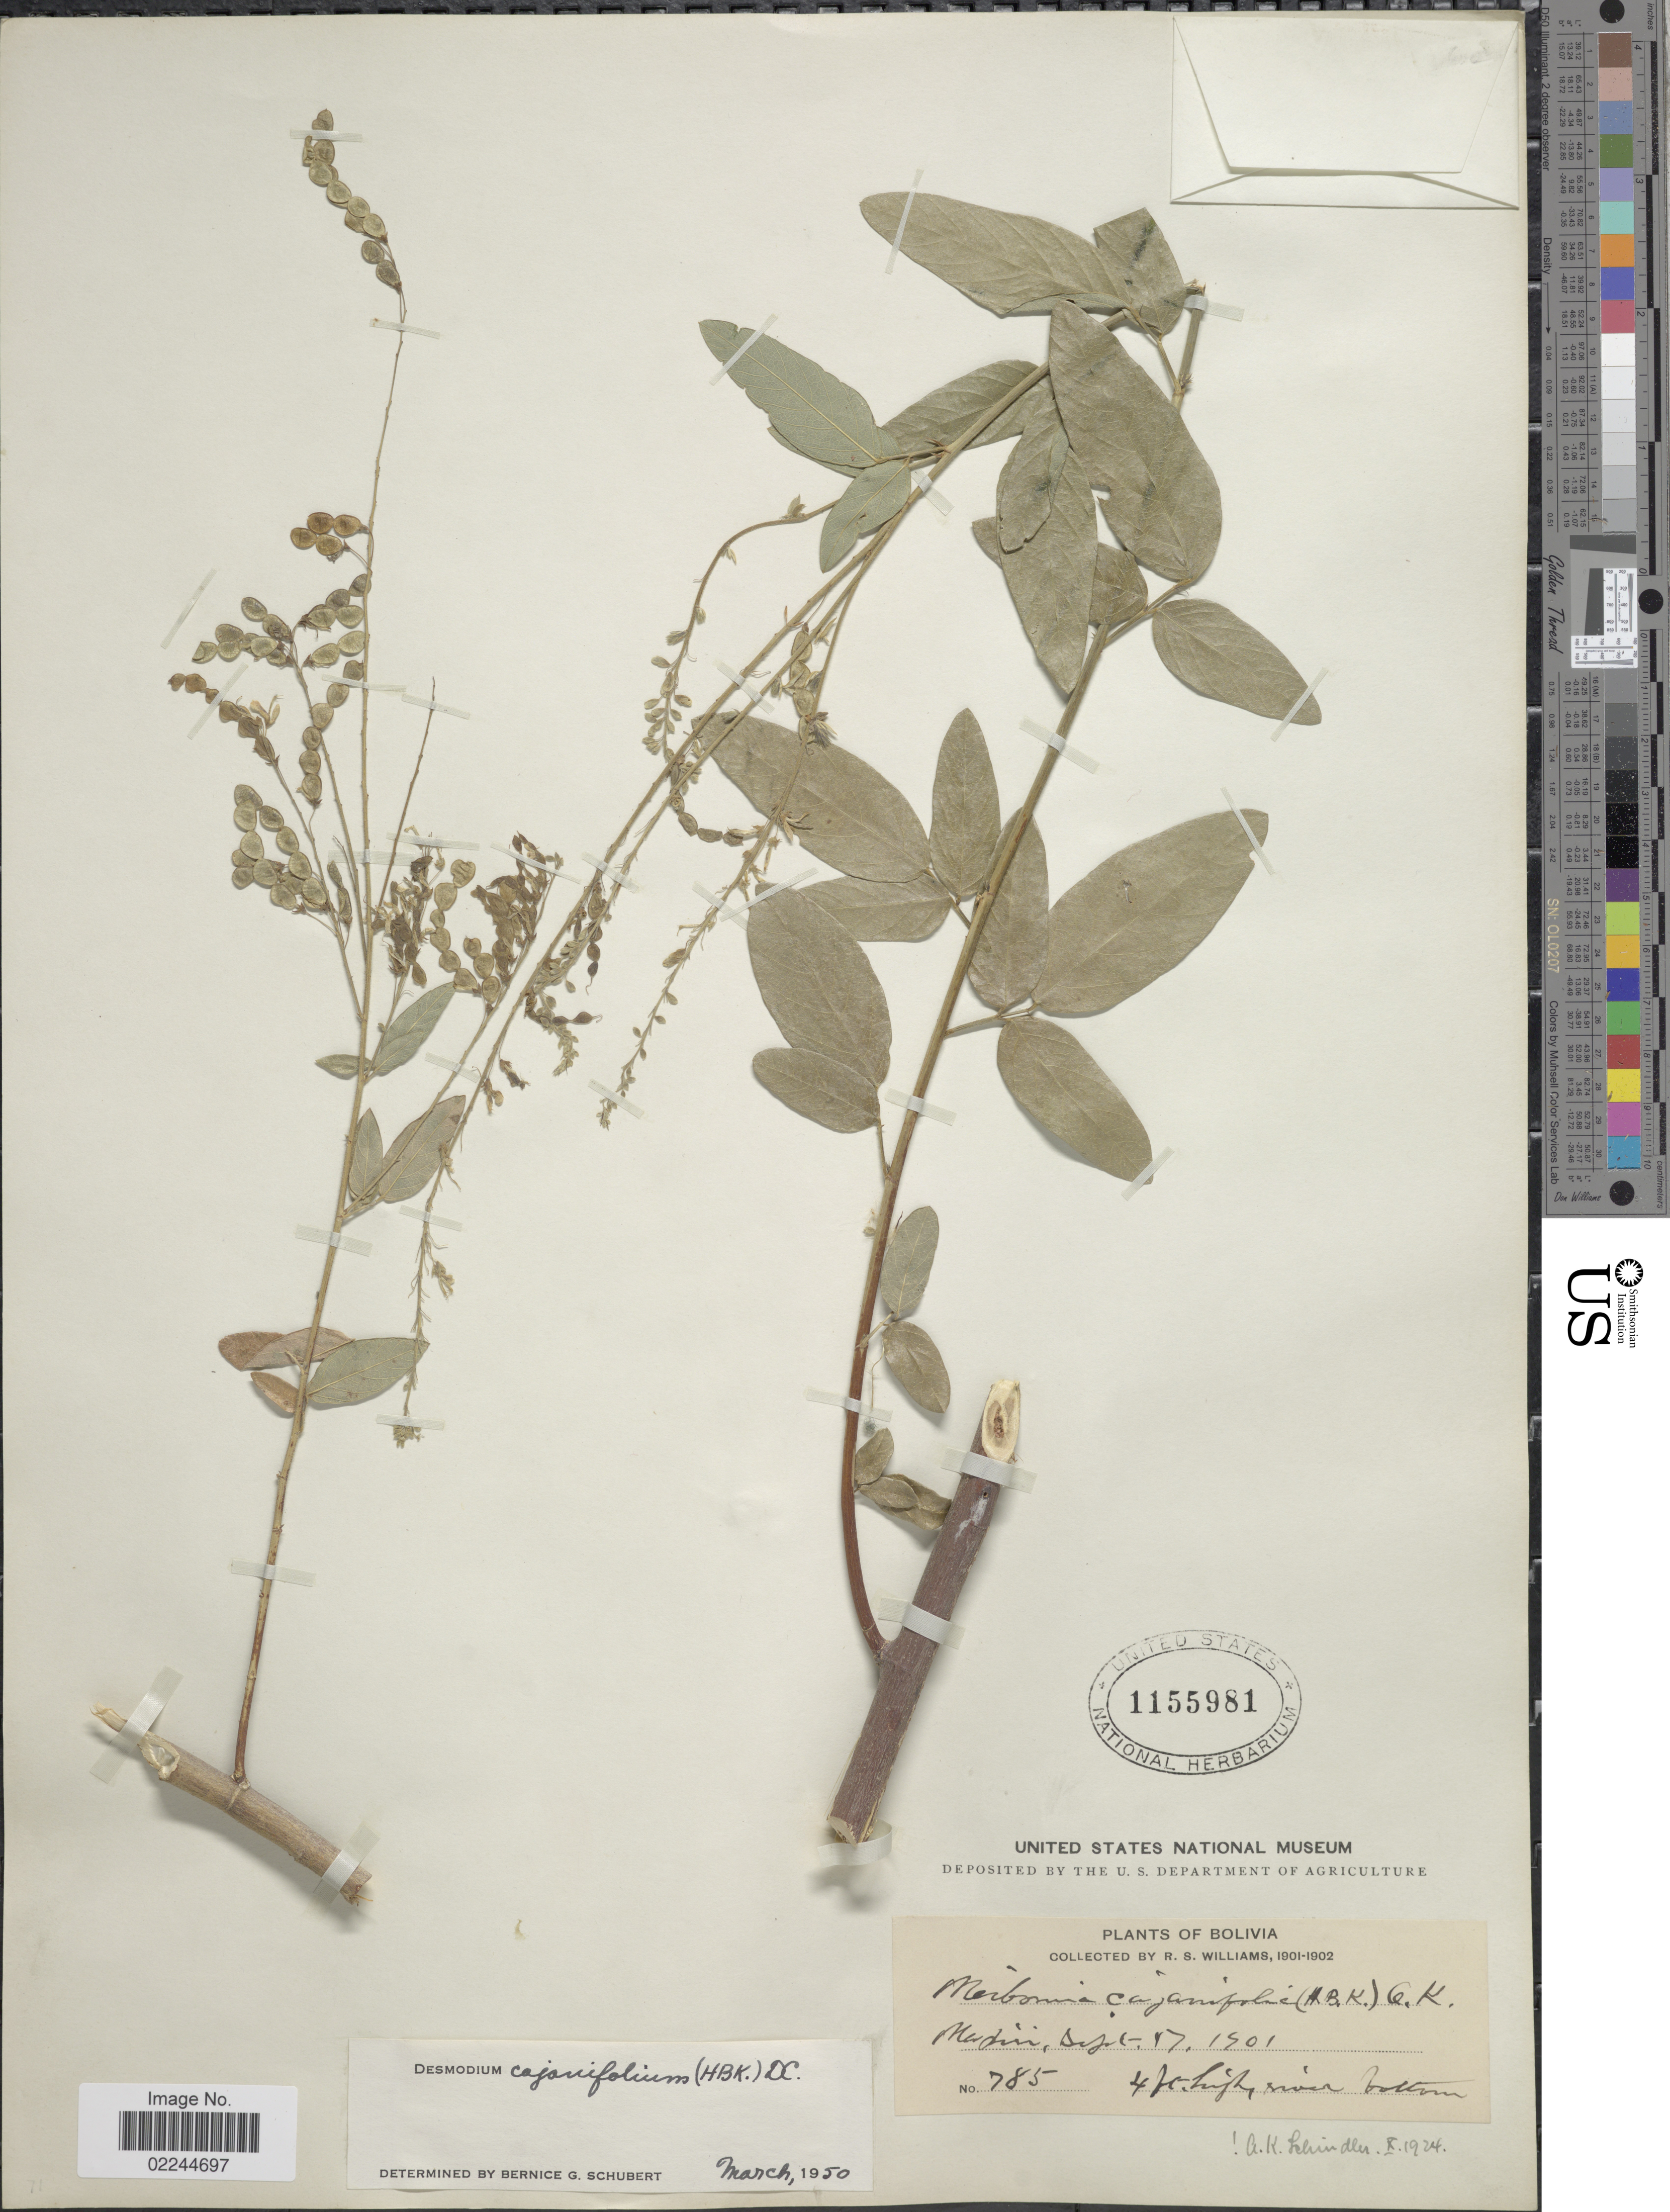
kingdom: Plantae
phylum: Tracheophyta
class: Magnoliopsida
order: Fabales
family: Fabaceae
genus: Desmodium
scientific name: Desmodium cajanifolium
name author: (Kunth) DC.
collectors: R. S. Williams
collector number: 785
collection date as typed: Sep. 17, 1901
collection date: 1901-09-17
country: Bolivia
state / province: La Paz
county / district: Larecaja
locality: Mapiri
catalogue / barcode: US 1155981